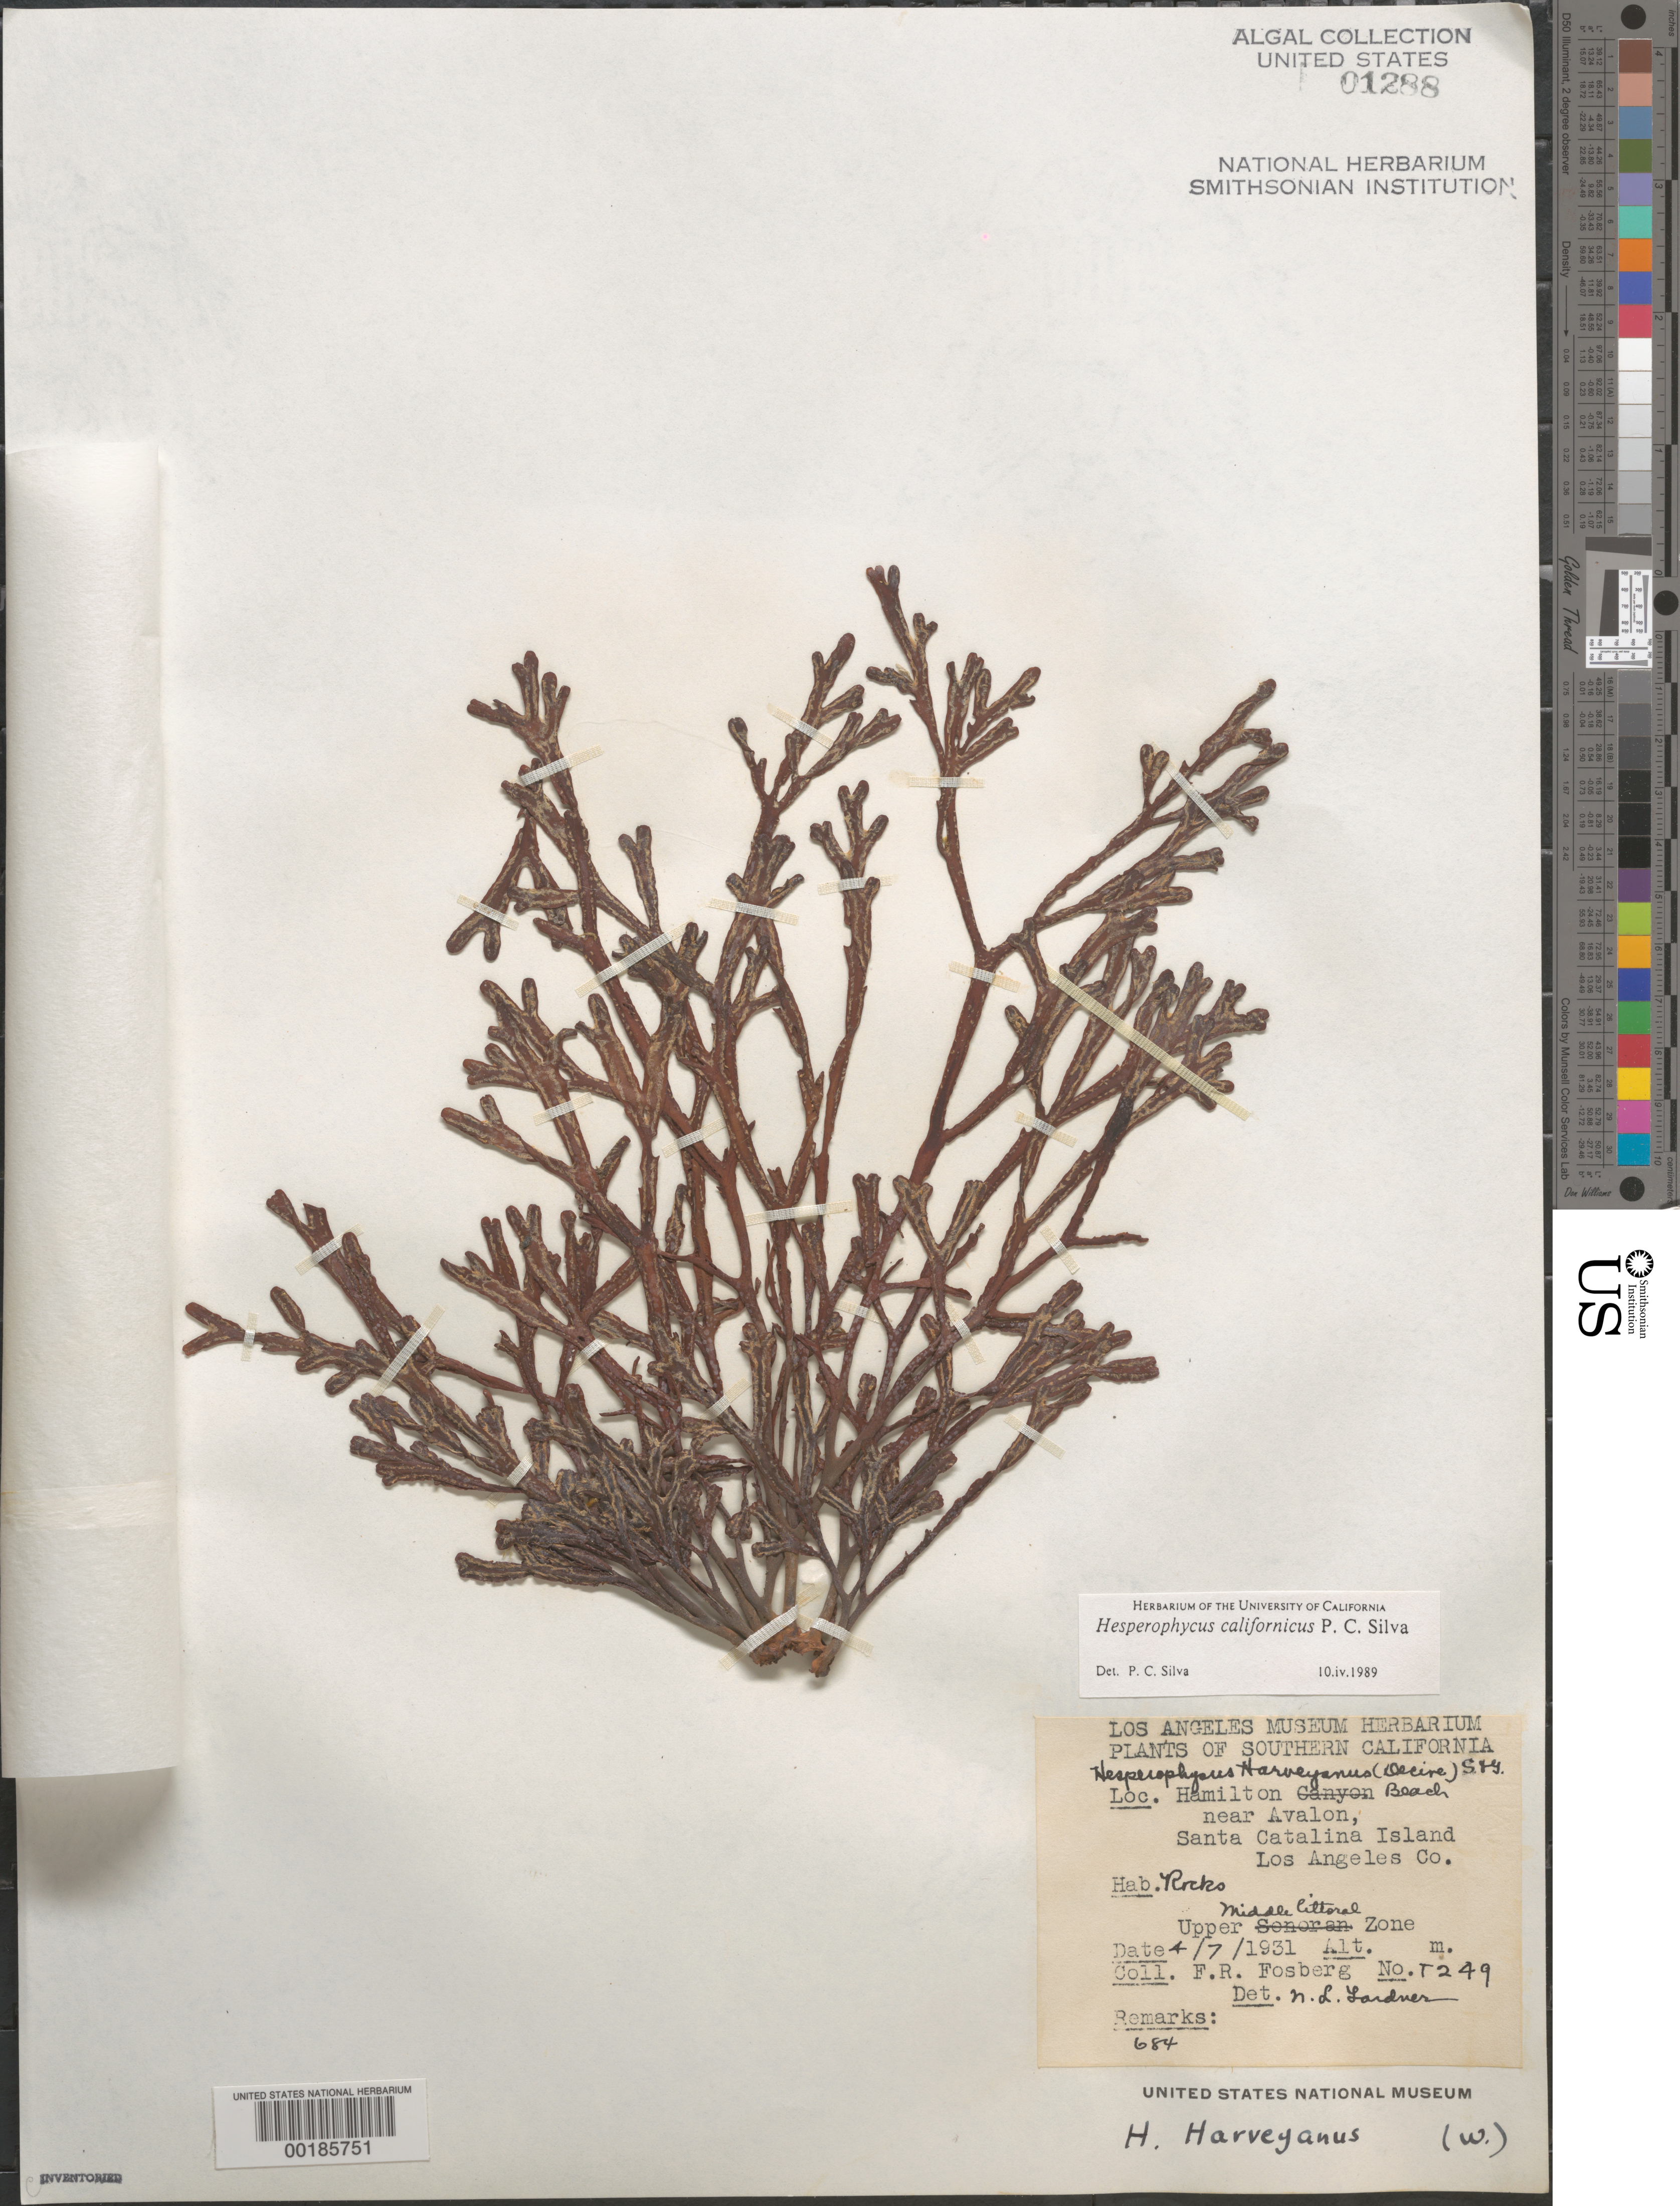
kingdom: Chromista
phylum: Ochrophyta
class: Phaeophyceae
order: Fucales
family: Fucaceae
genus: Hesperophycus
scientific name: Hesperophycus californicus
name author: P.C. Silva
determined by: Silva, P. C.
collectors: F. R. Fosberg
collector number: T249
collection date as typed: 07 Apr 1931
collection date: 1931-04-07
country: United States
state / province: California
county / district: Los Angeles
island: Santa Catalina Island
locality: Hamilton Beach near Avalon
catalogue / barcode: US 1288